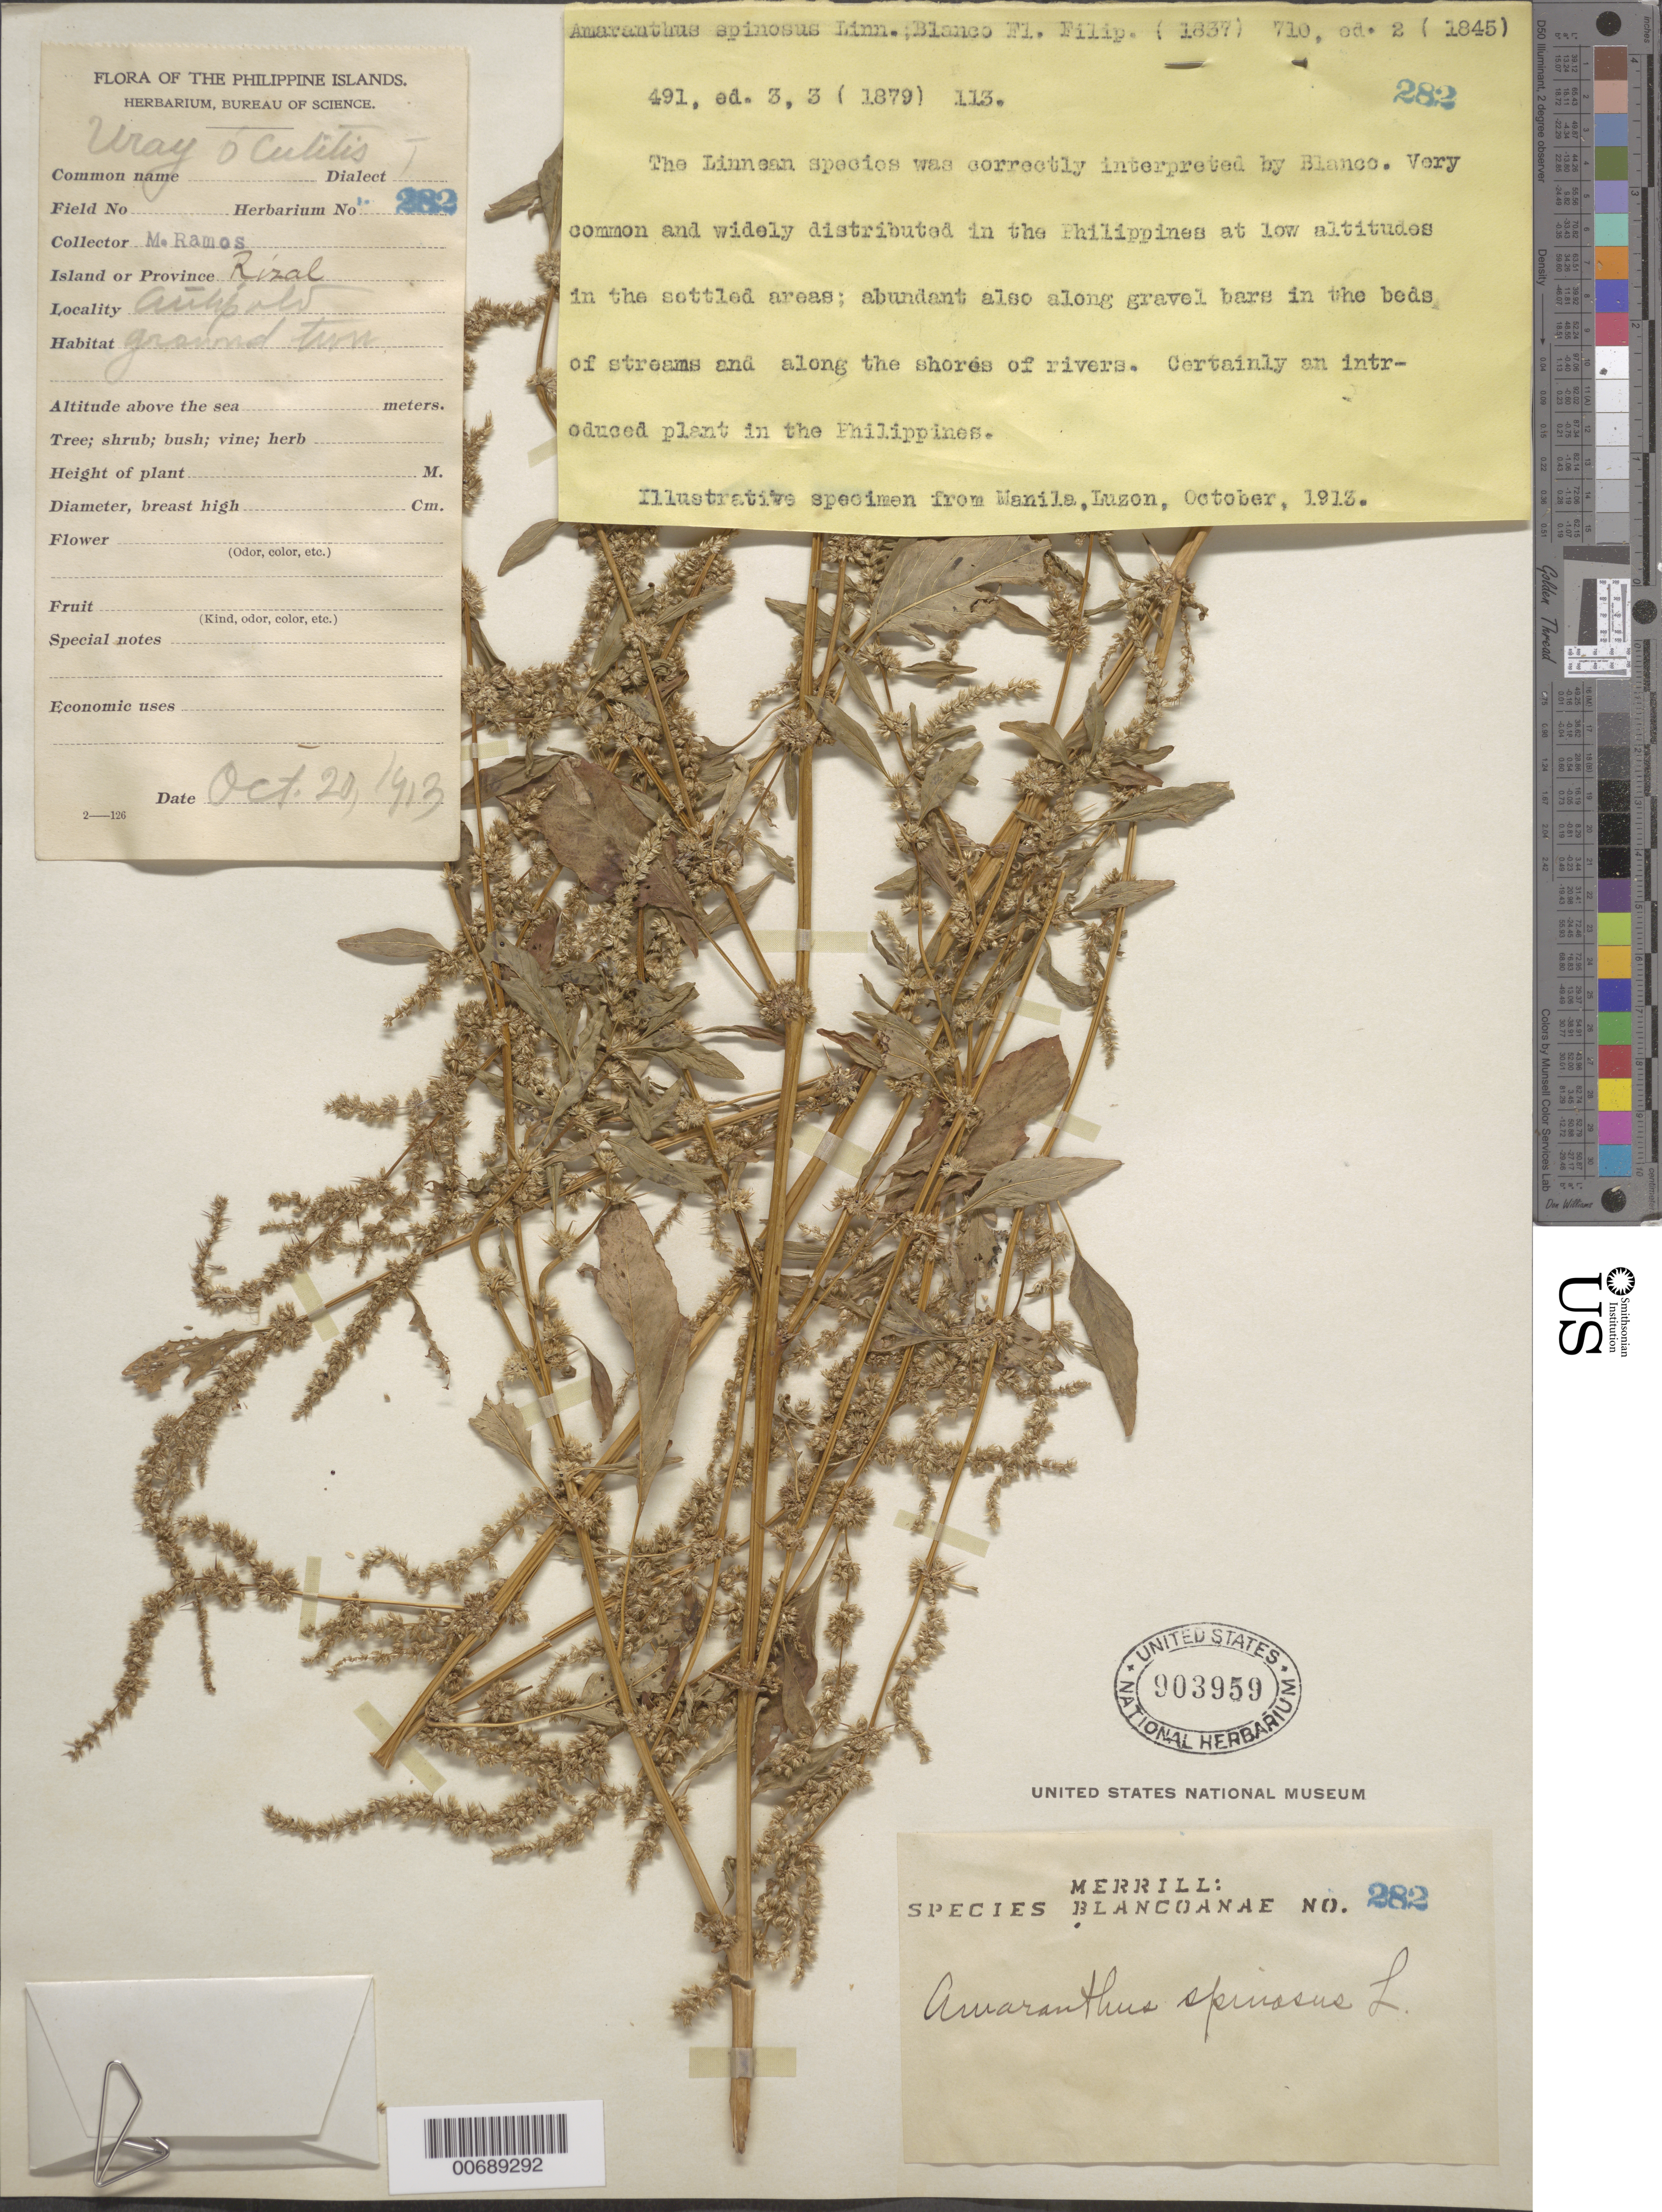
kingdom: Plantae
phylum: Tracheophyta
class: Magnoliopsida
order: Caryophyllales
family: Amaranthaceae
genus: Amaranthus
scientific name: Amaranthus spinosus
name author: L.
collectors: M. Ramos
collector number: Sp. Blancoan. 0282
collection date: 1913-10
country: Philippines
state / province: Calabarzon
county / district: Rizal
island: Luzon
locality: Antipolo, Manila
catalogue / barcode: US 903959